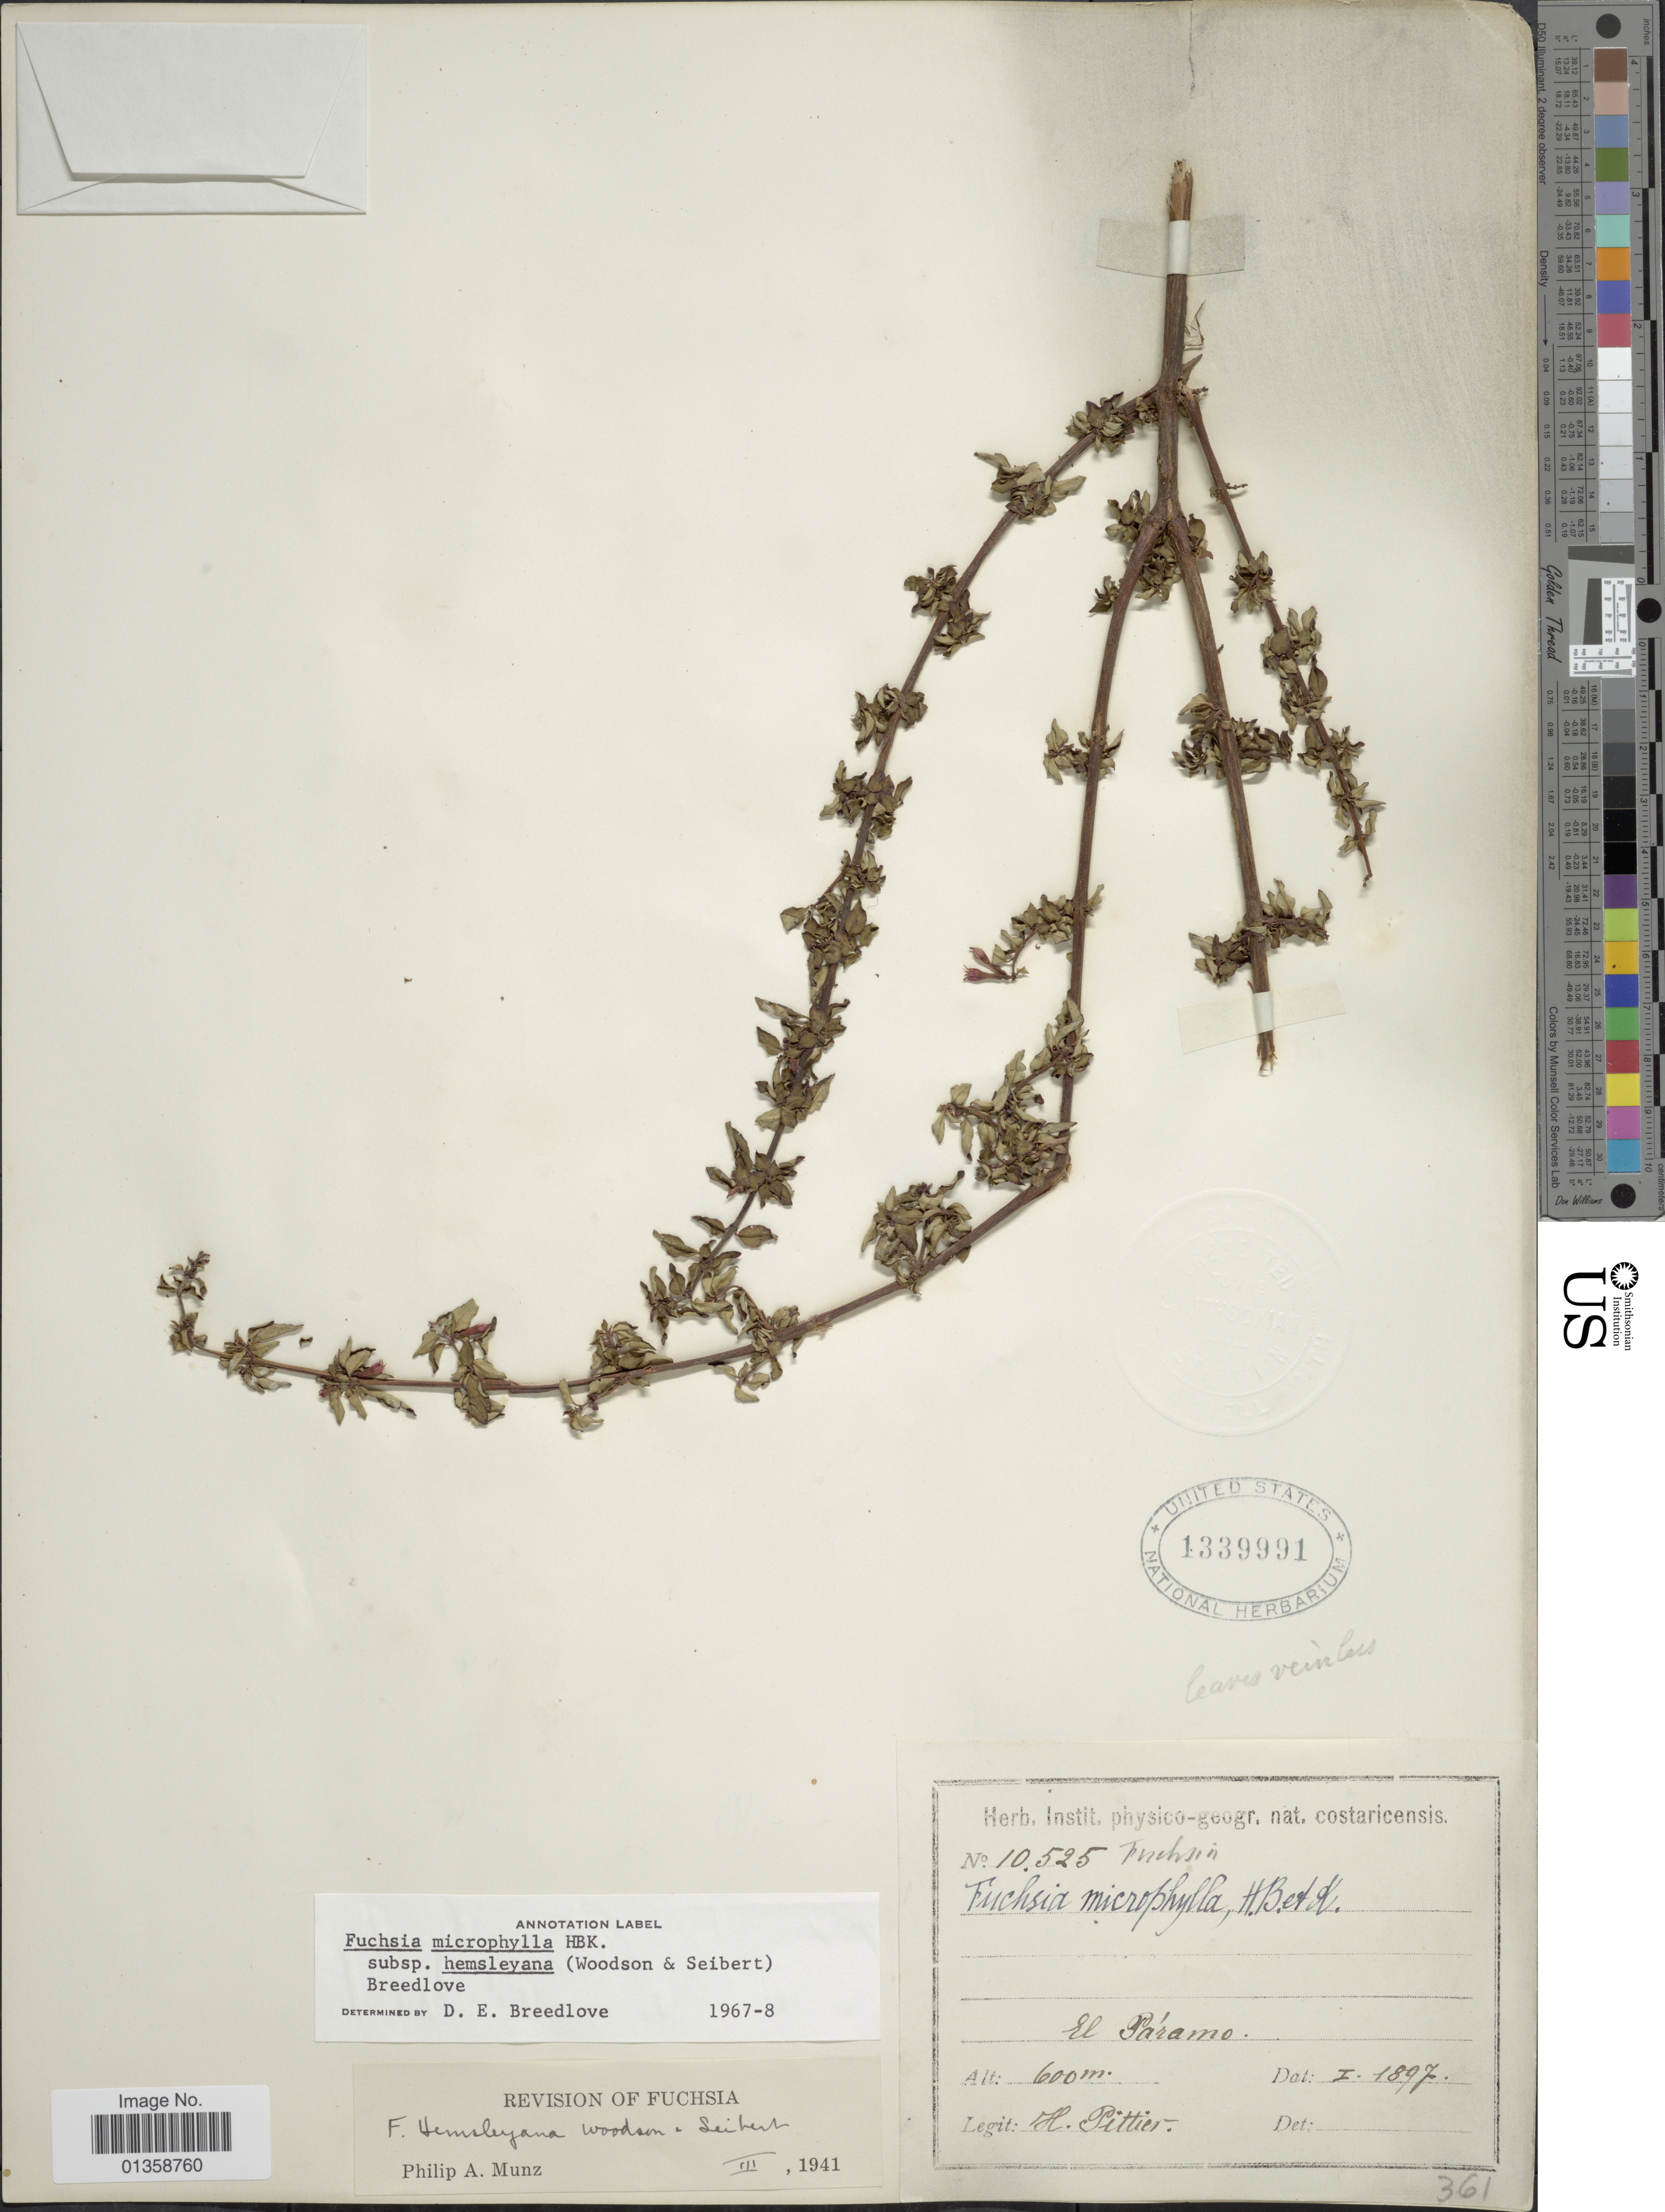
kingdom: Plantae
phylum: Tracheophyta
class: Magnoliopsida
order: Myrtales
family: Onagraceae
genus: Fuchsia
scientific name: Fuchsia microphylla subsp. hemsleyana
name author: (Woodson & Seibert) Breedlove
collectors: H. F. Pittier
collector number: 10525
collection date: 1897-01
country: Costa Rica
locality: El Páramo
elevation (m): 600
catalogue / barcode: US 1339991